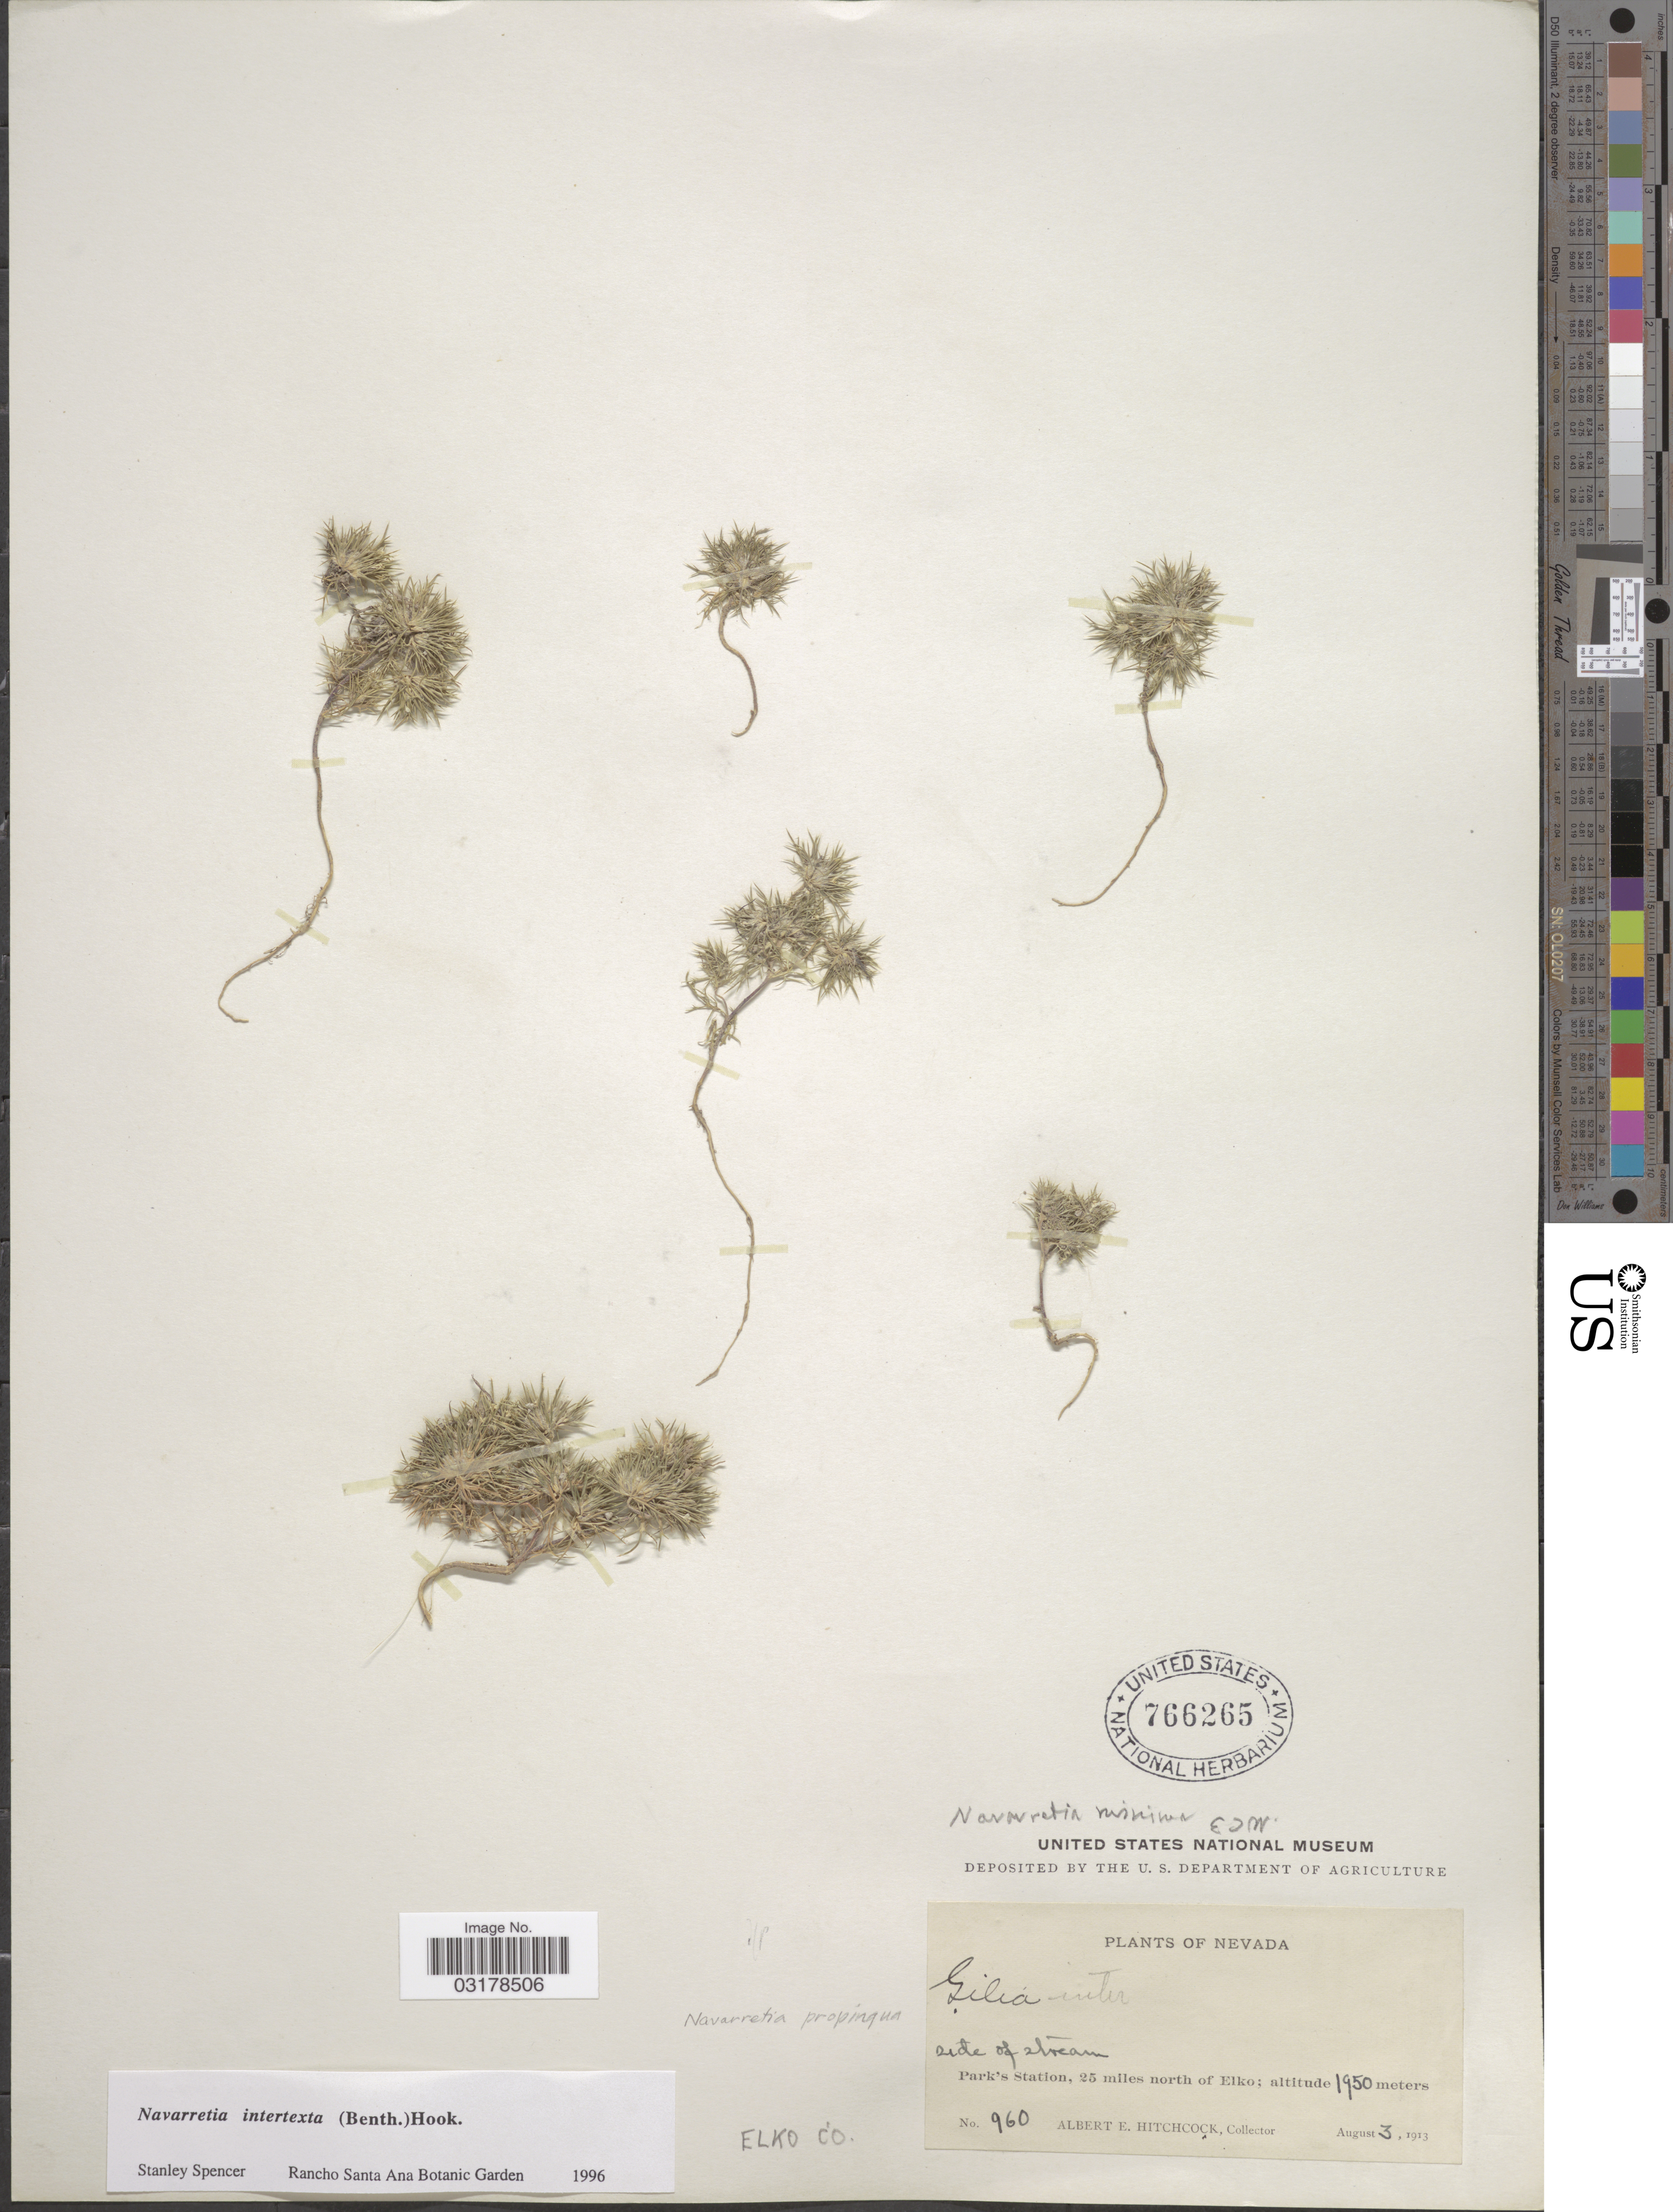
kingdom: Plantae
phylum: Tracheophyta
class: Magnoliopsida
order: Ericales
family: Polemoniaceae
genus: Navarretia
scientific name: Navarretia intertexta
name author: (Benth.) Hook.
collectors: A. S. Hitchcock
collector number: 960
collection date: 1913-08-03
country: United States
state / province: Nevada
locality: Side of stream. Park's Station, 25 miles north of Elko. Elko Co.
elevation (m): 1950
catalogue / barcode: US 766265